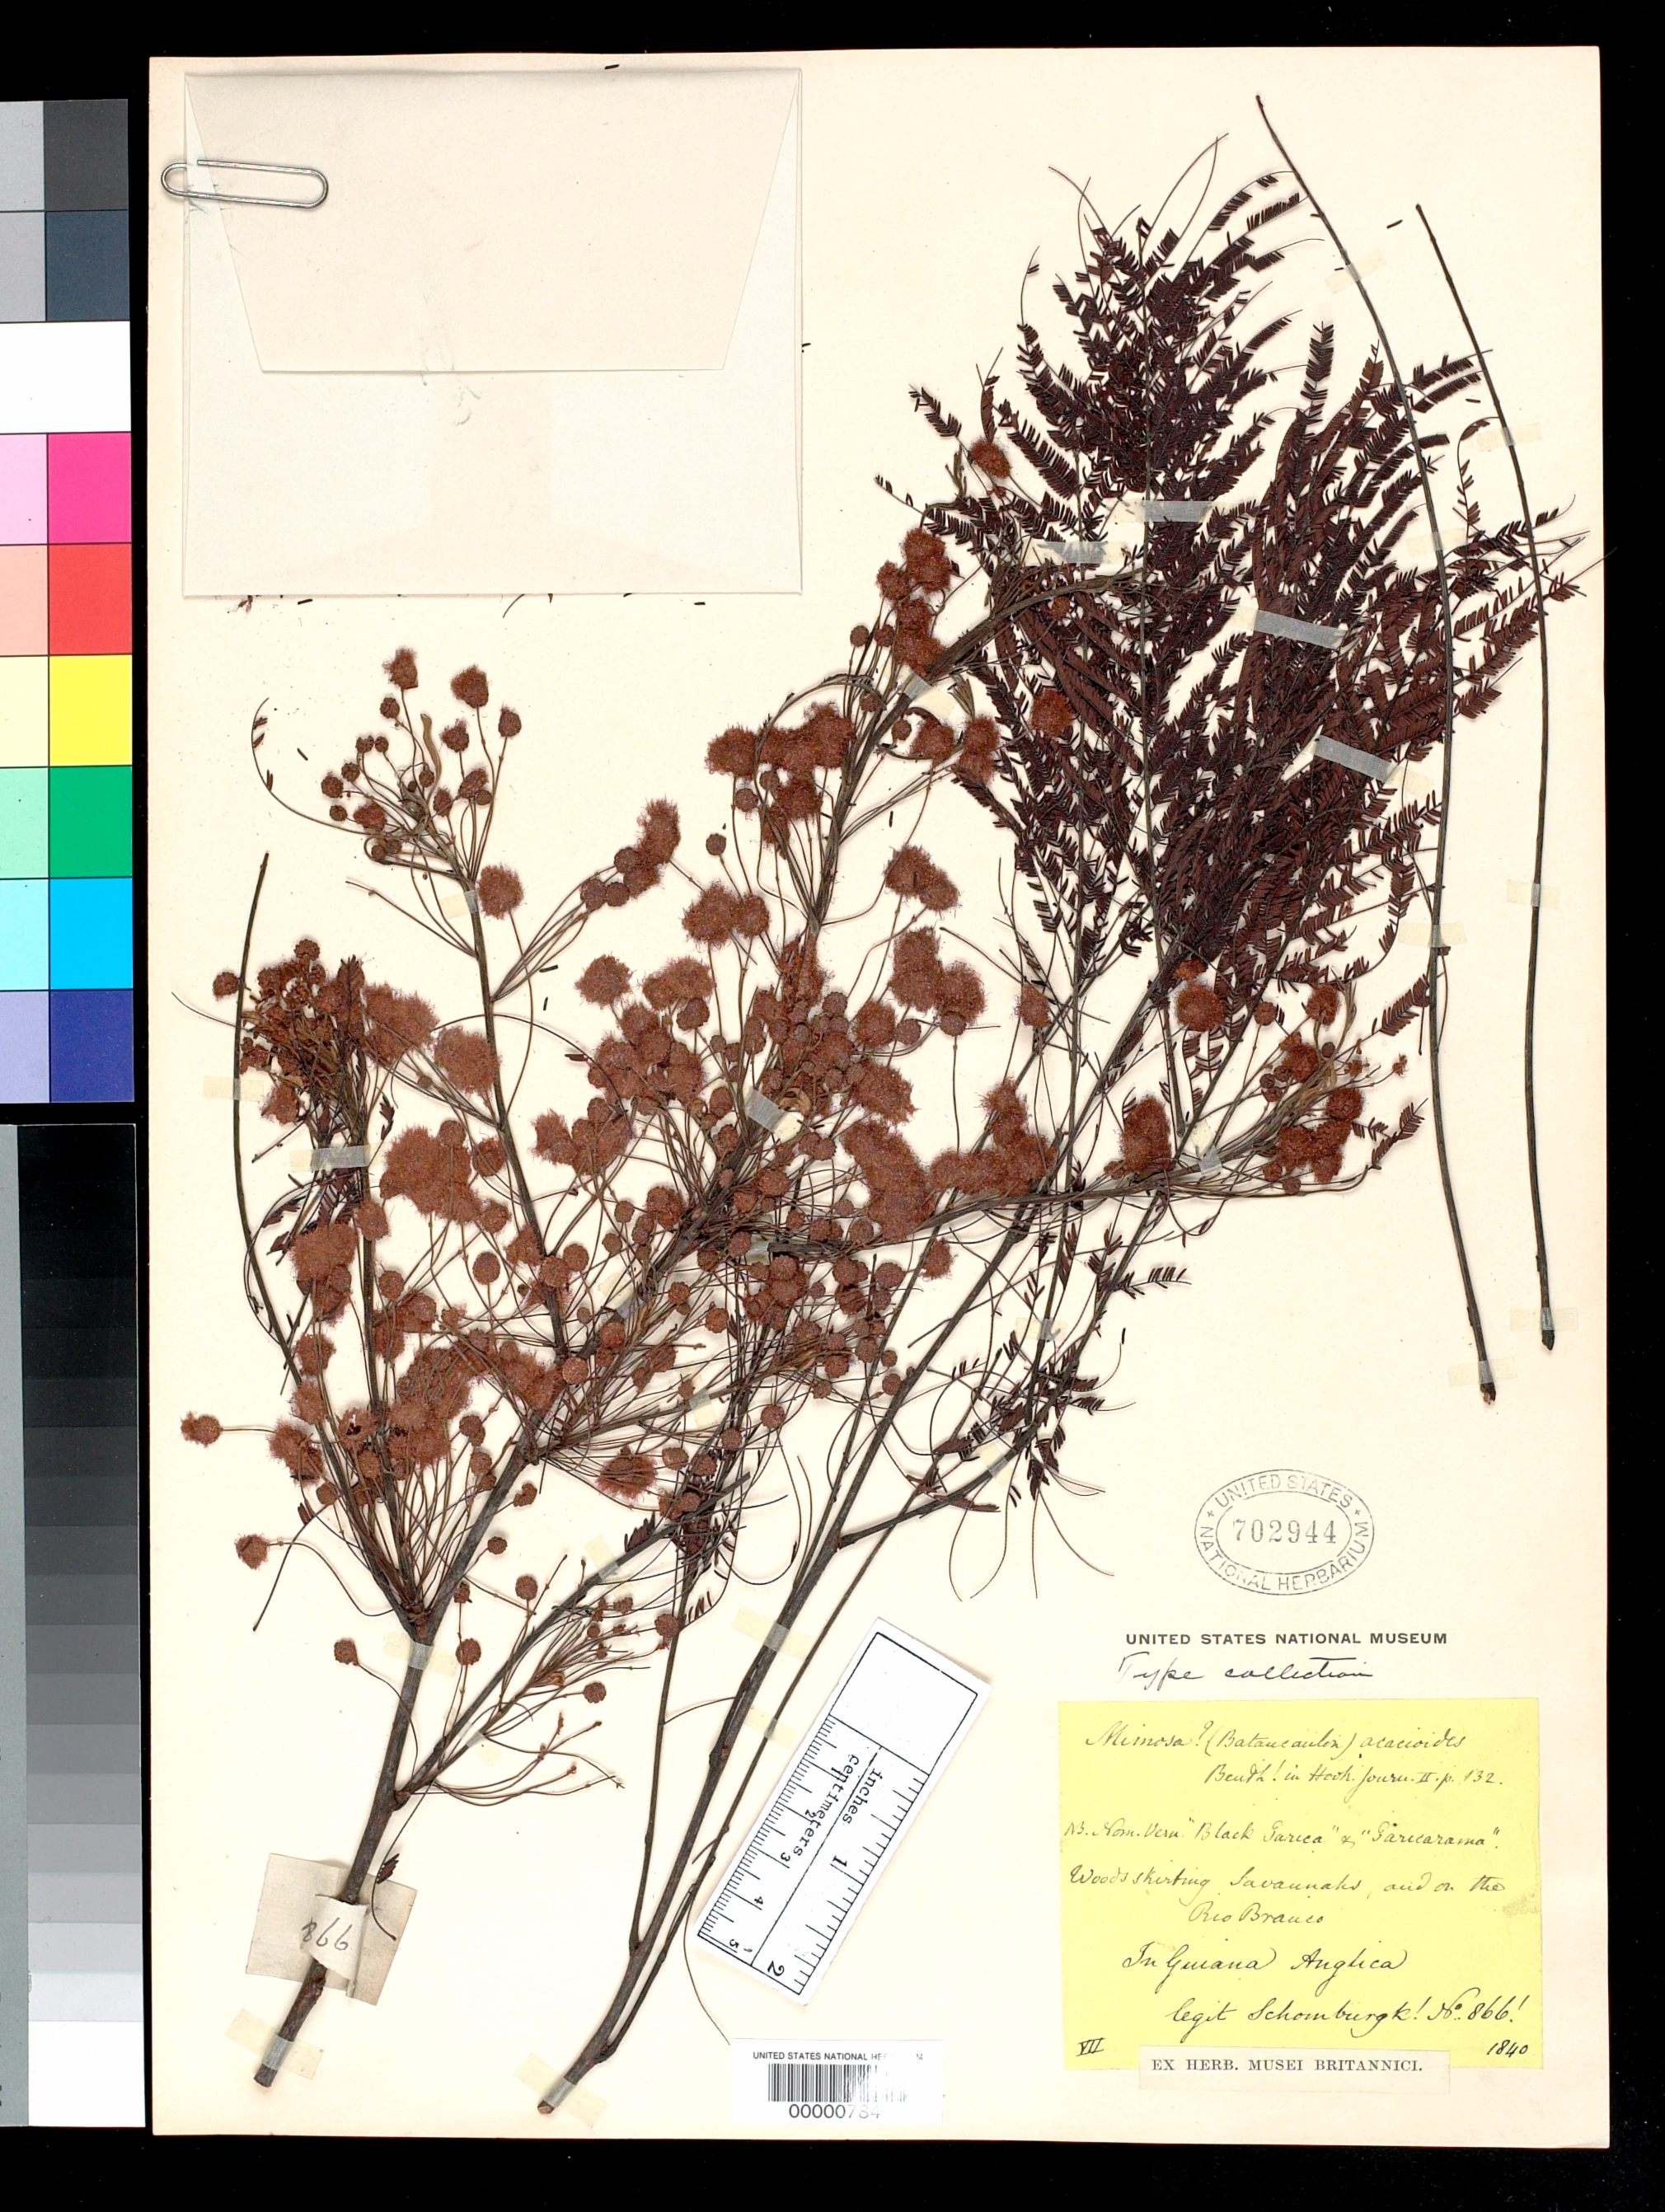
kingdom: Plantae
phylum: Tracheophyta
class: Magnoliopsida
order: Fabales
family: Fabaceae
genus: Mimosa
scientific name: Mimosa acacioides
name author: Benth.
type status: Isosyntype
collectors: R. H. Schomburgk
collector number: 866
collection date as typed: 1840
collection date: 1840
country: Guyana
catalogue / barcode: US 702944